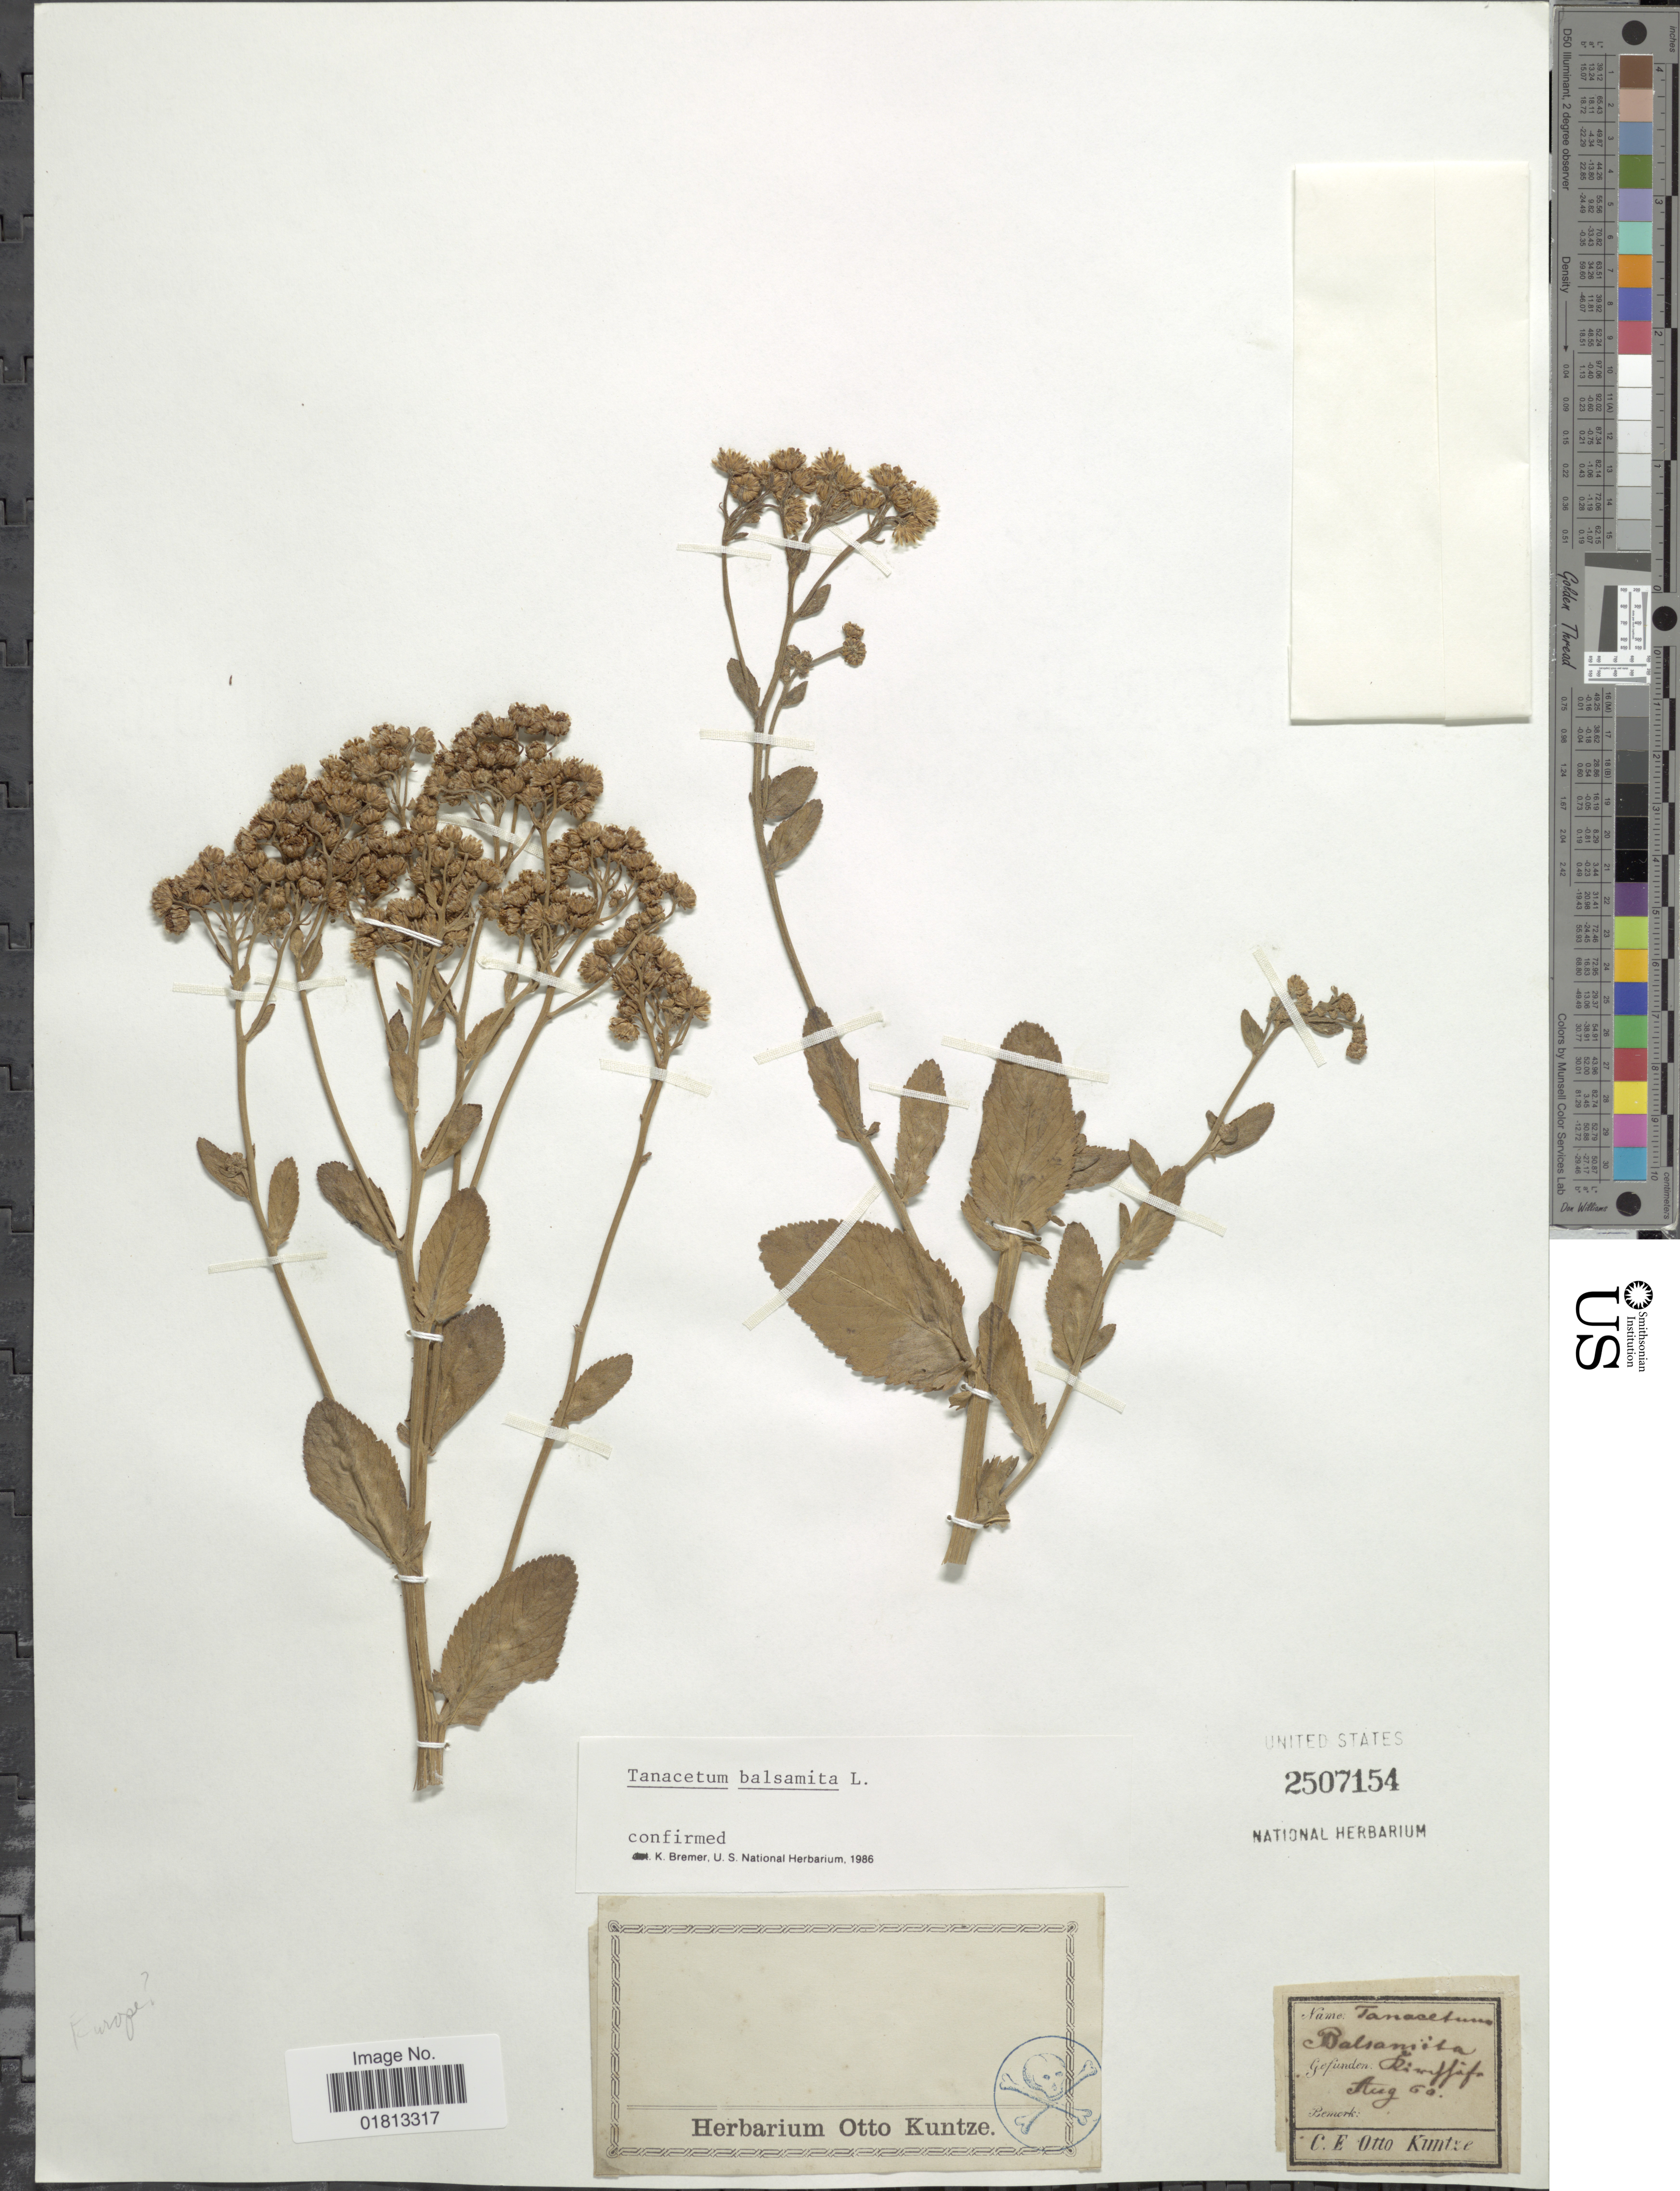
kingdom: Plantae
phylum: Tracheophyta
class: Magnoliopsida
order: Asterales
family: Asteraceae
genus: Tanacetum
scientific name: Tanacetum balsamita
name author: L.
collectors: C.E.O. Kuntze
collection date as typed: Transcribed d/m/y: /8/60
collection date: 1860-08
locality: Rinnafflo [interpreted]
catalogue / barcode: US 2507154